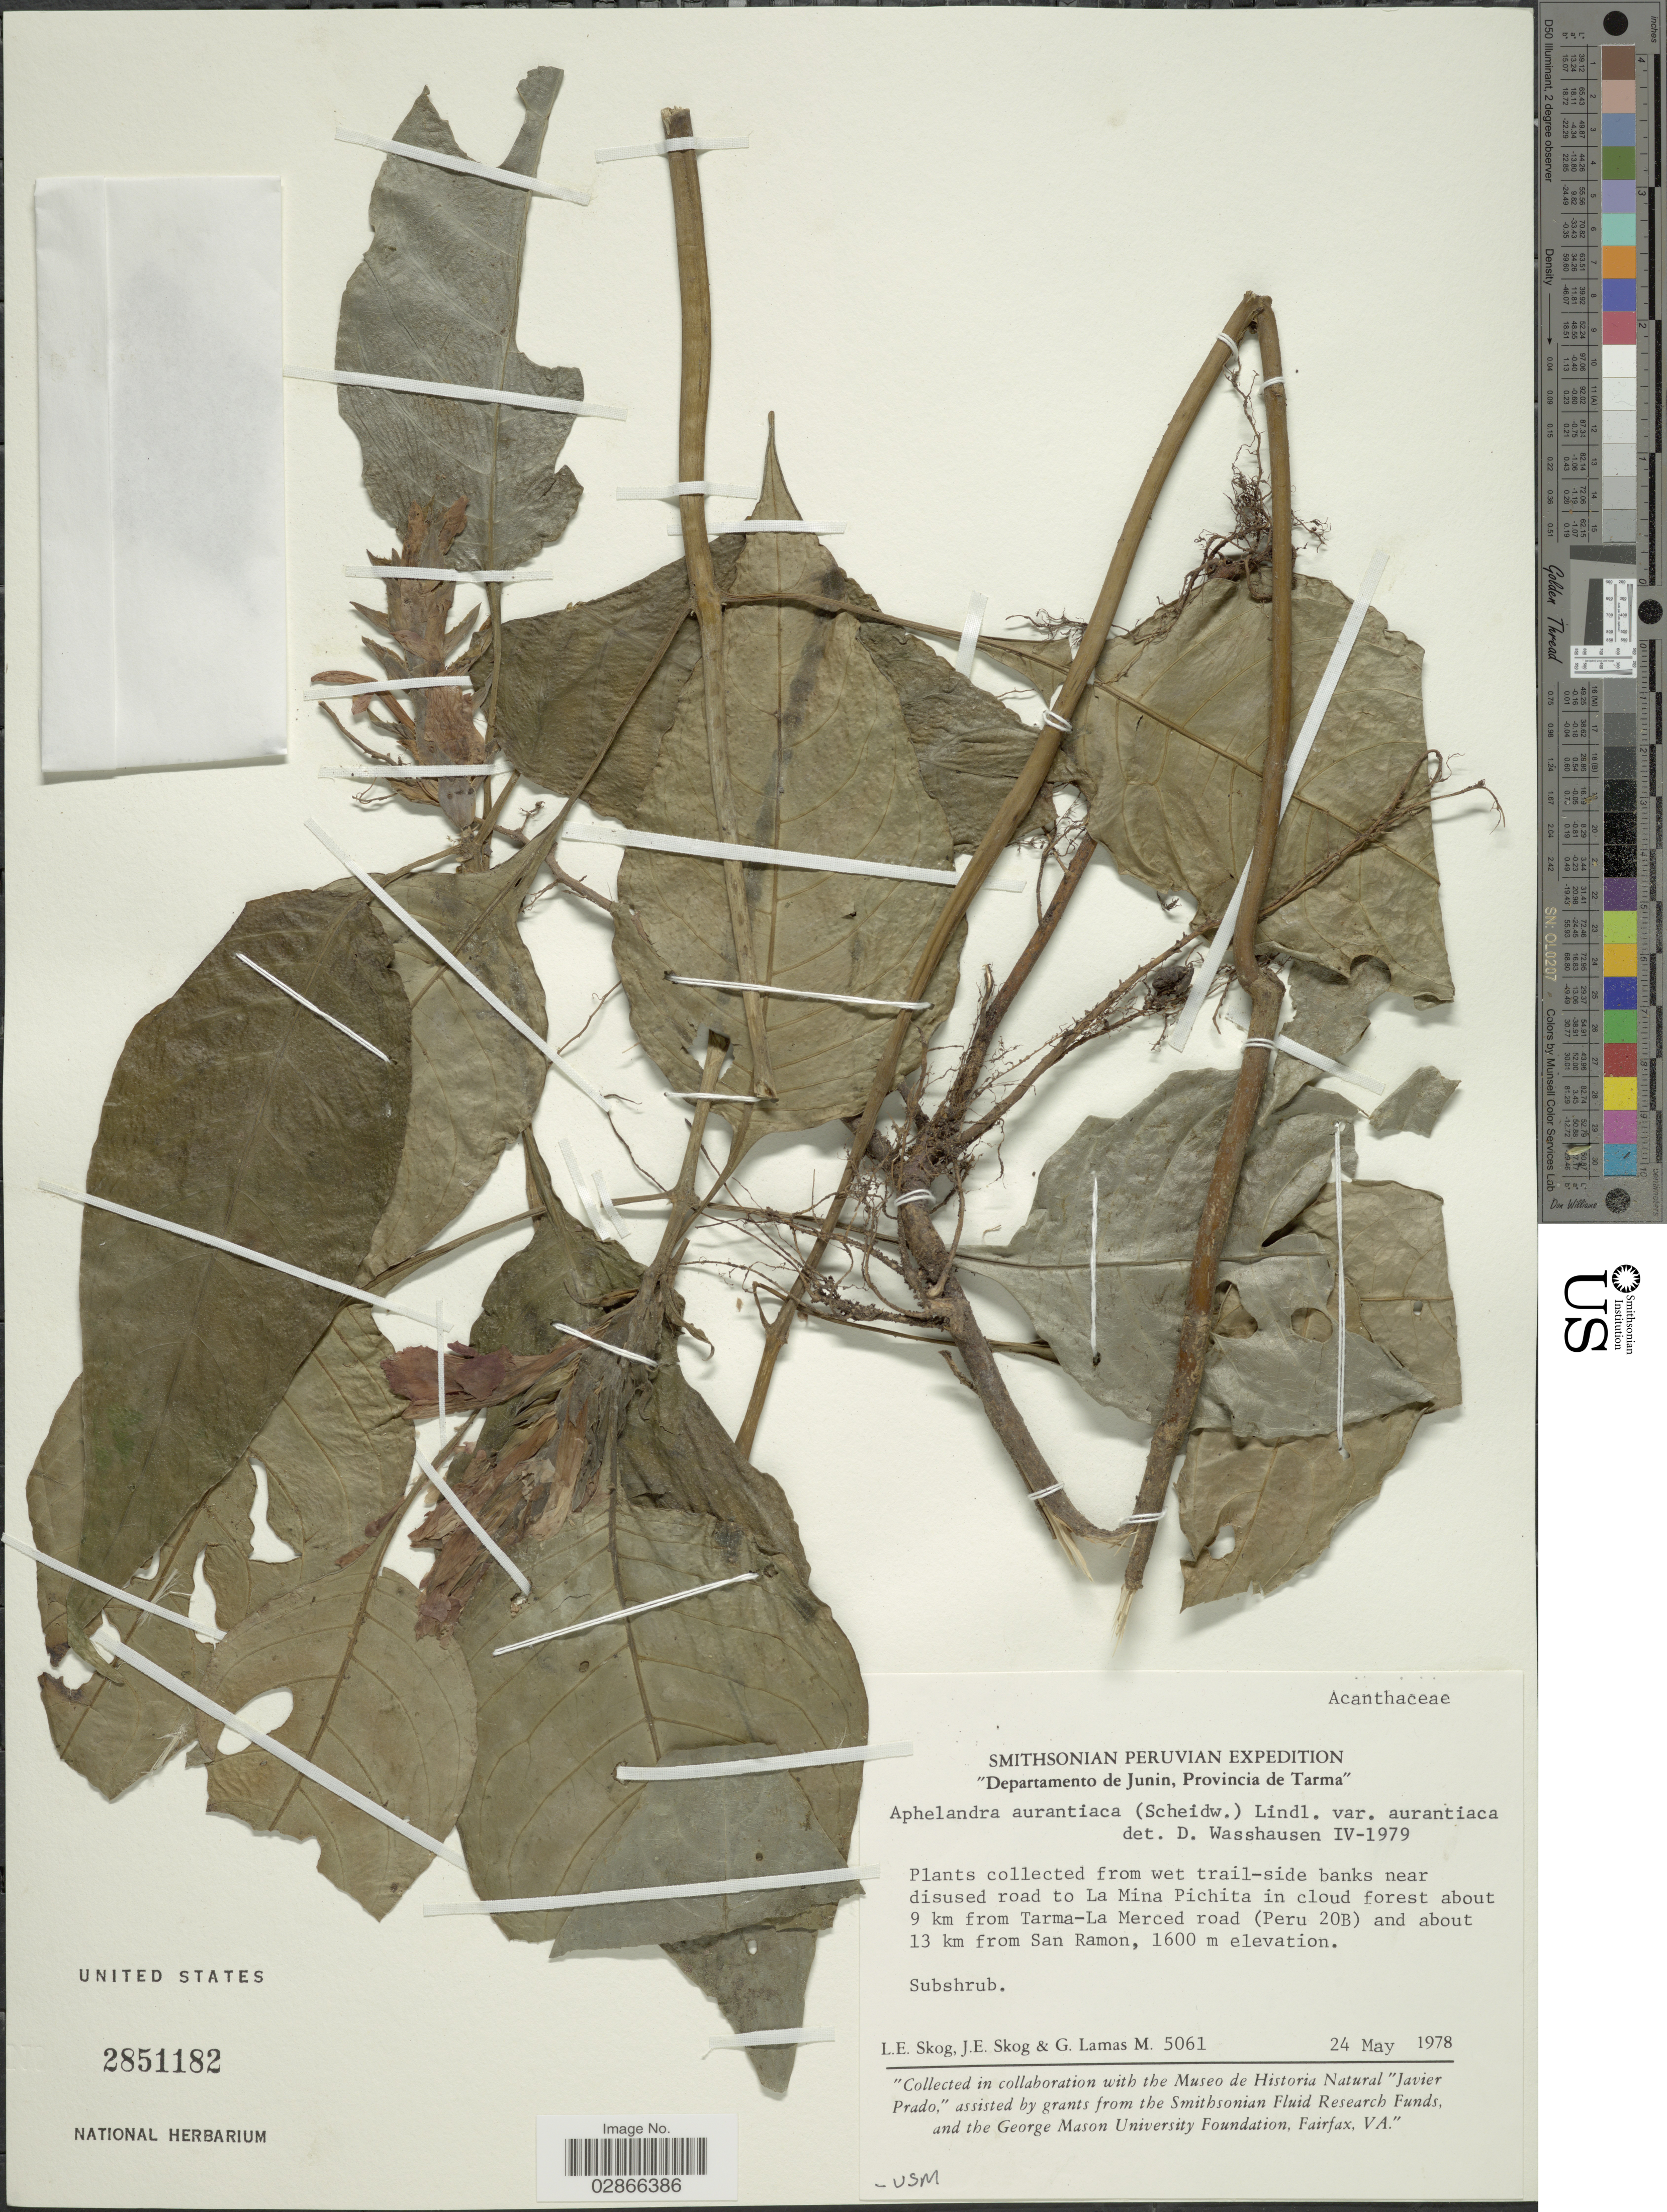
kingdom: Plantae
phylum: Tracheophyta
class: Magnoliopsida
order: Lamiales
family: Acanthaceae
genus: Aphelandra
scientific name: Aphelandra aurantiaca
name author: (Scheidw.) Lindl.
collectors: L. E. Skog, J. E. Skog & G. Lamas M.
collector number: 5061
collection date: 1978-05-24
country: Peru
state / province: Junín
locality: Departamento de Junin, Provincia de Tarma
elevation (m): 1600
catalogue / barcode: US 2851182